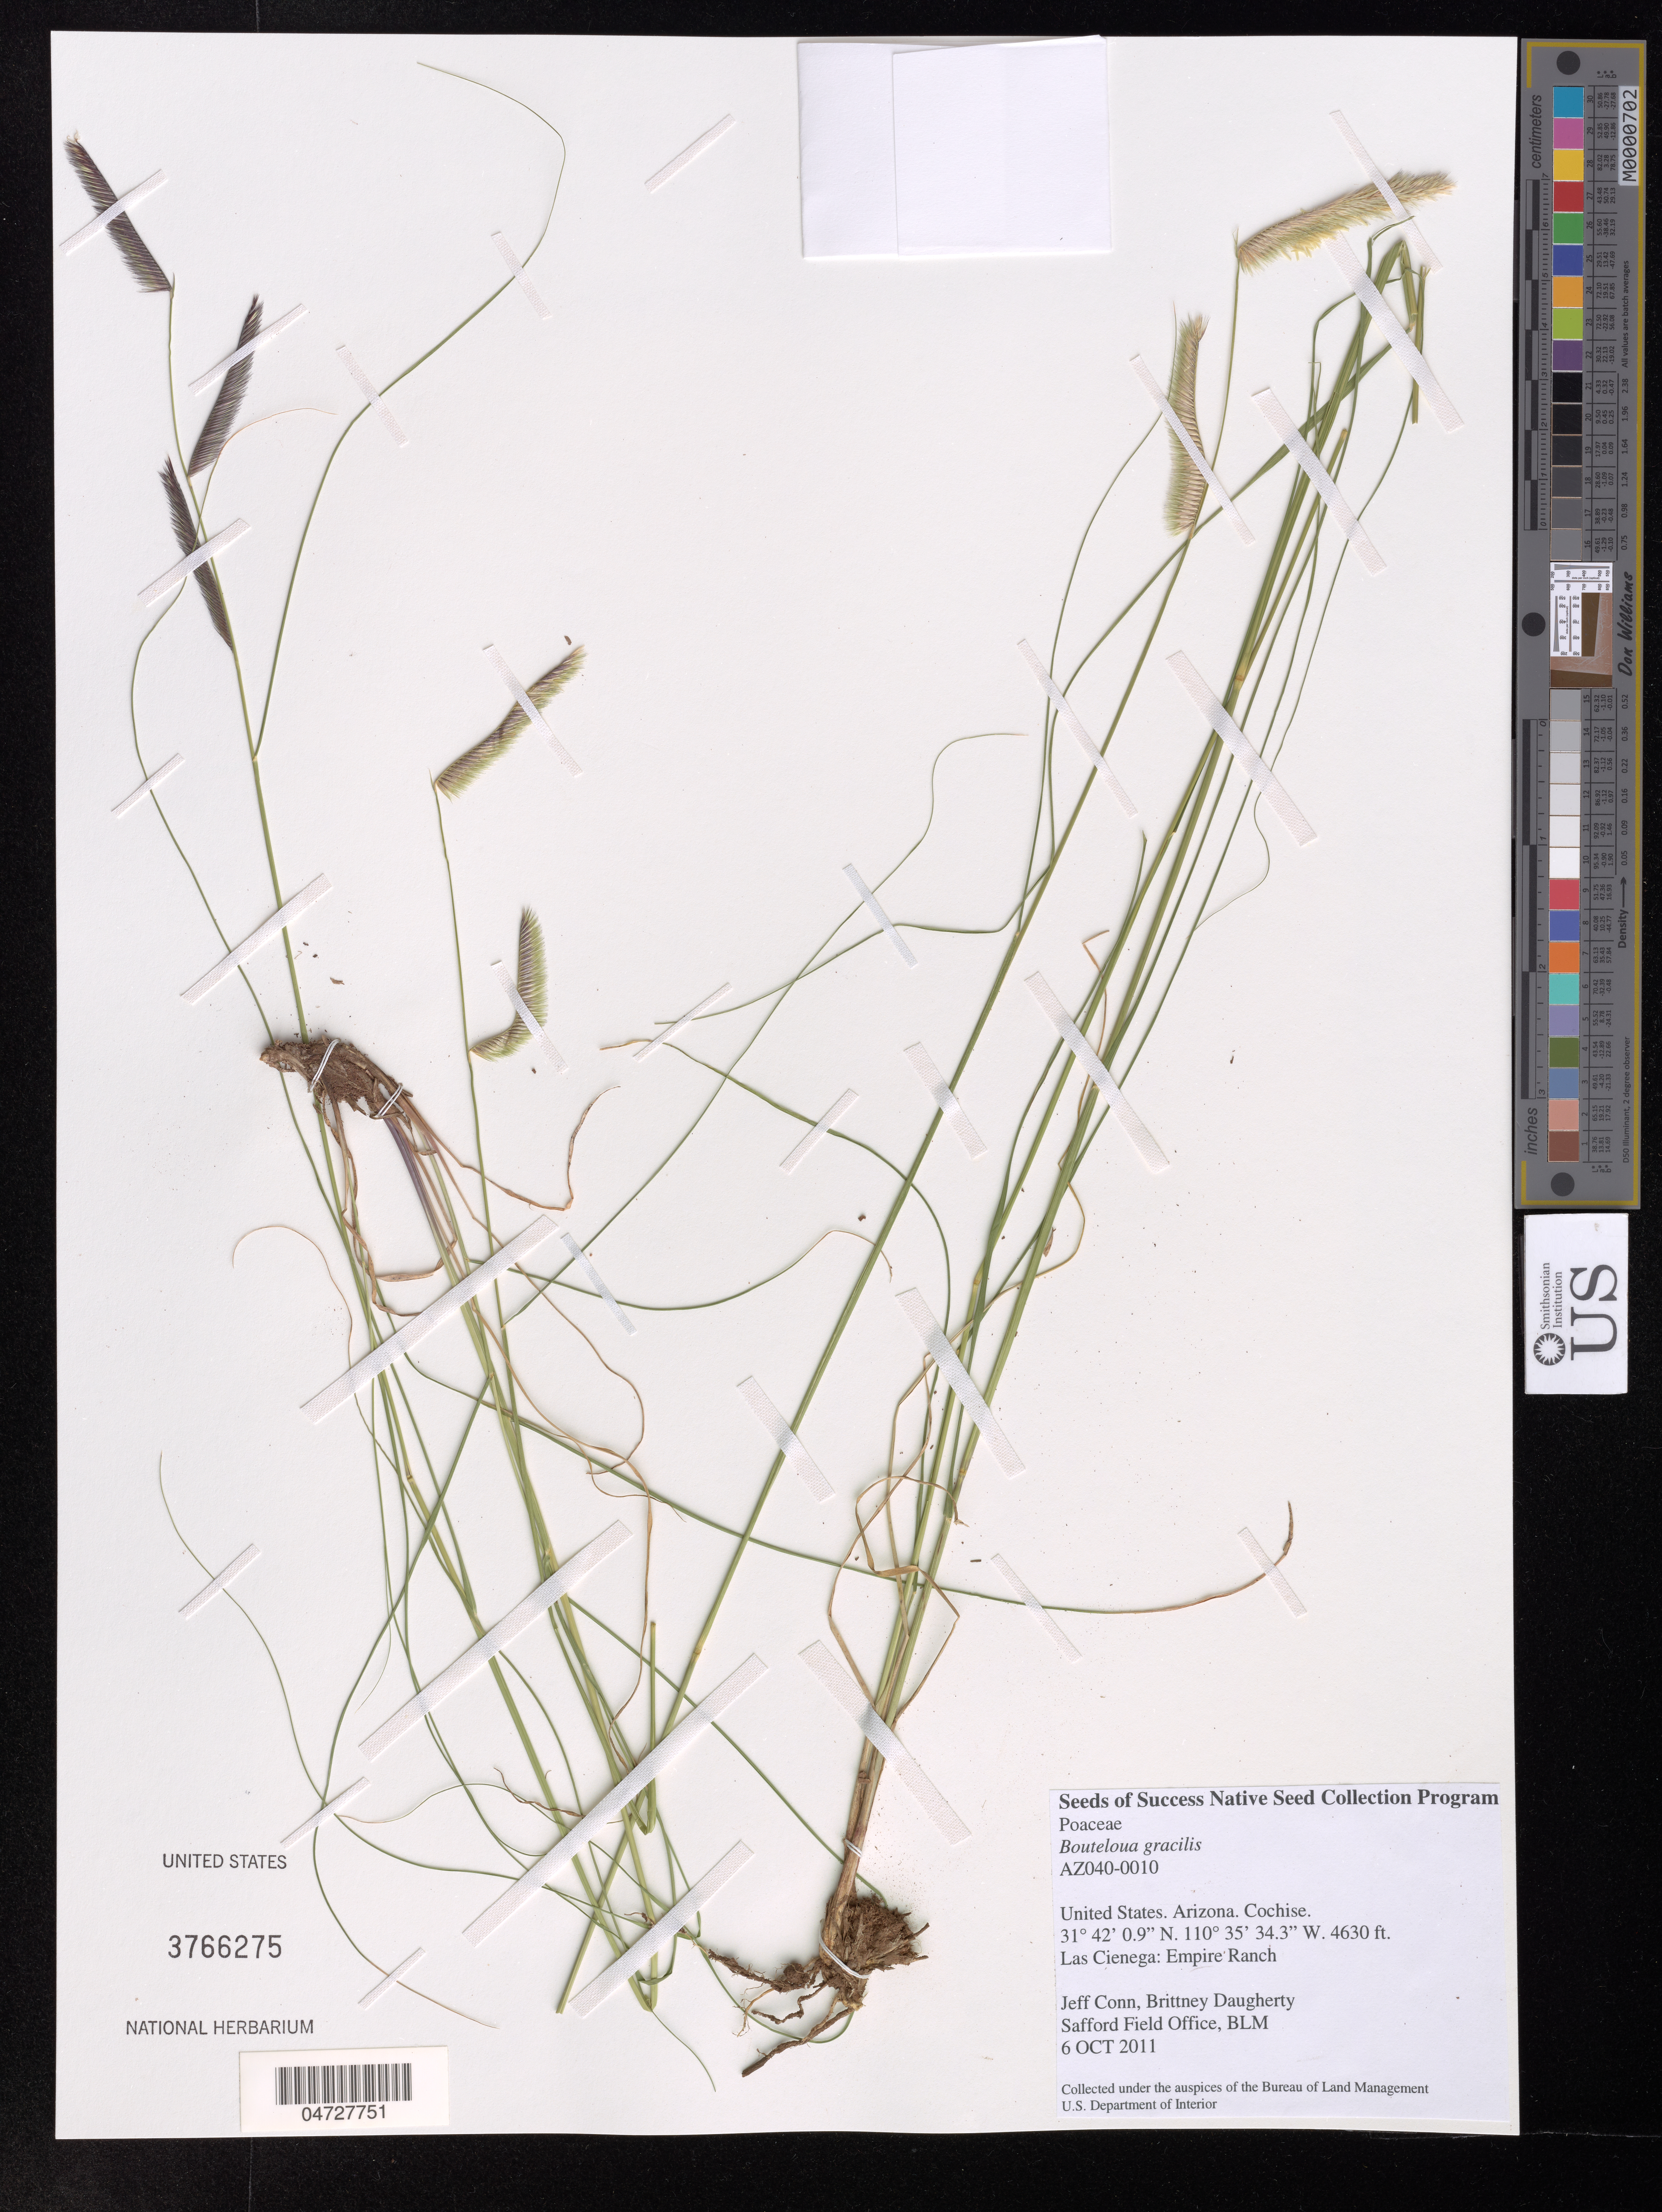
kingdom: Plantae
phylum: Tracheophyta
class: Liliopsida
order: Poales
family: Poaceae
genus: Bouteloua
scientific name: Bouteloua gracilis Vasey nom. rej.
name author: Vasey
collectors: J. Conn & B. Daugherty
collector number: AZ040-0010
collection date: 2011-10-06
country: United States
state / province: Arizona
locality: Cochise, Las Cienega: Empire Ranch.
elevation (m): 1411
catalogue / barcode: US 3766275